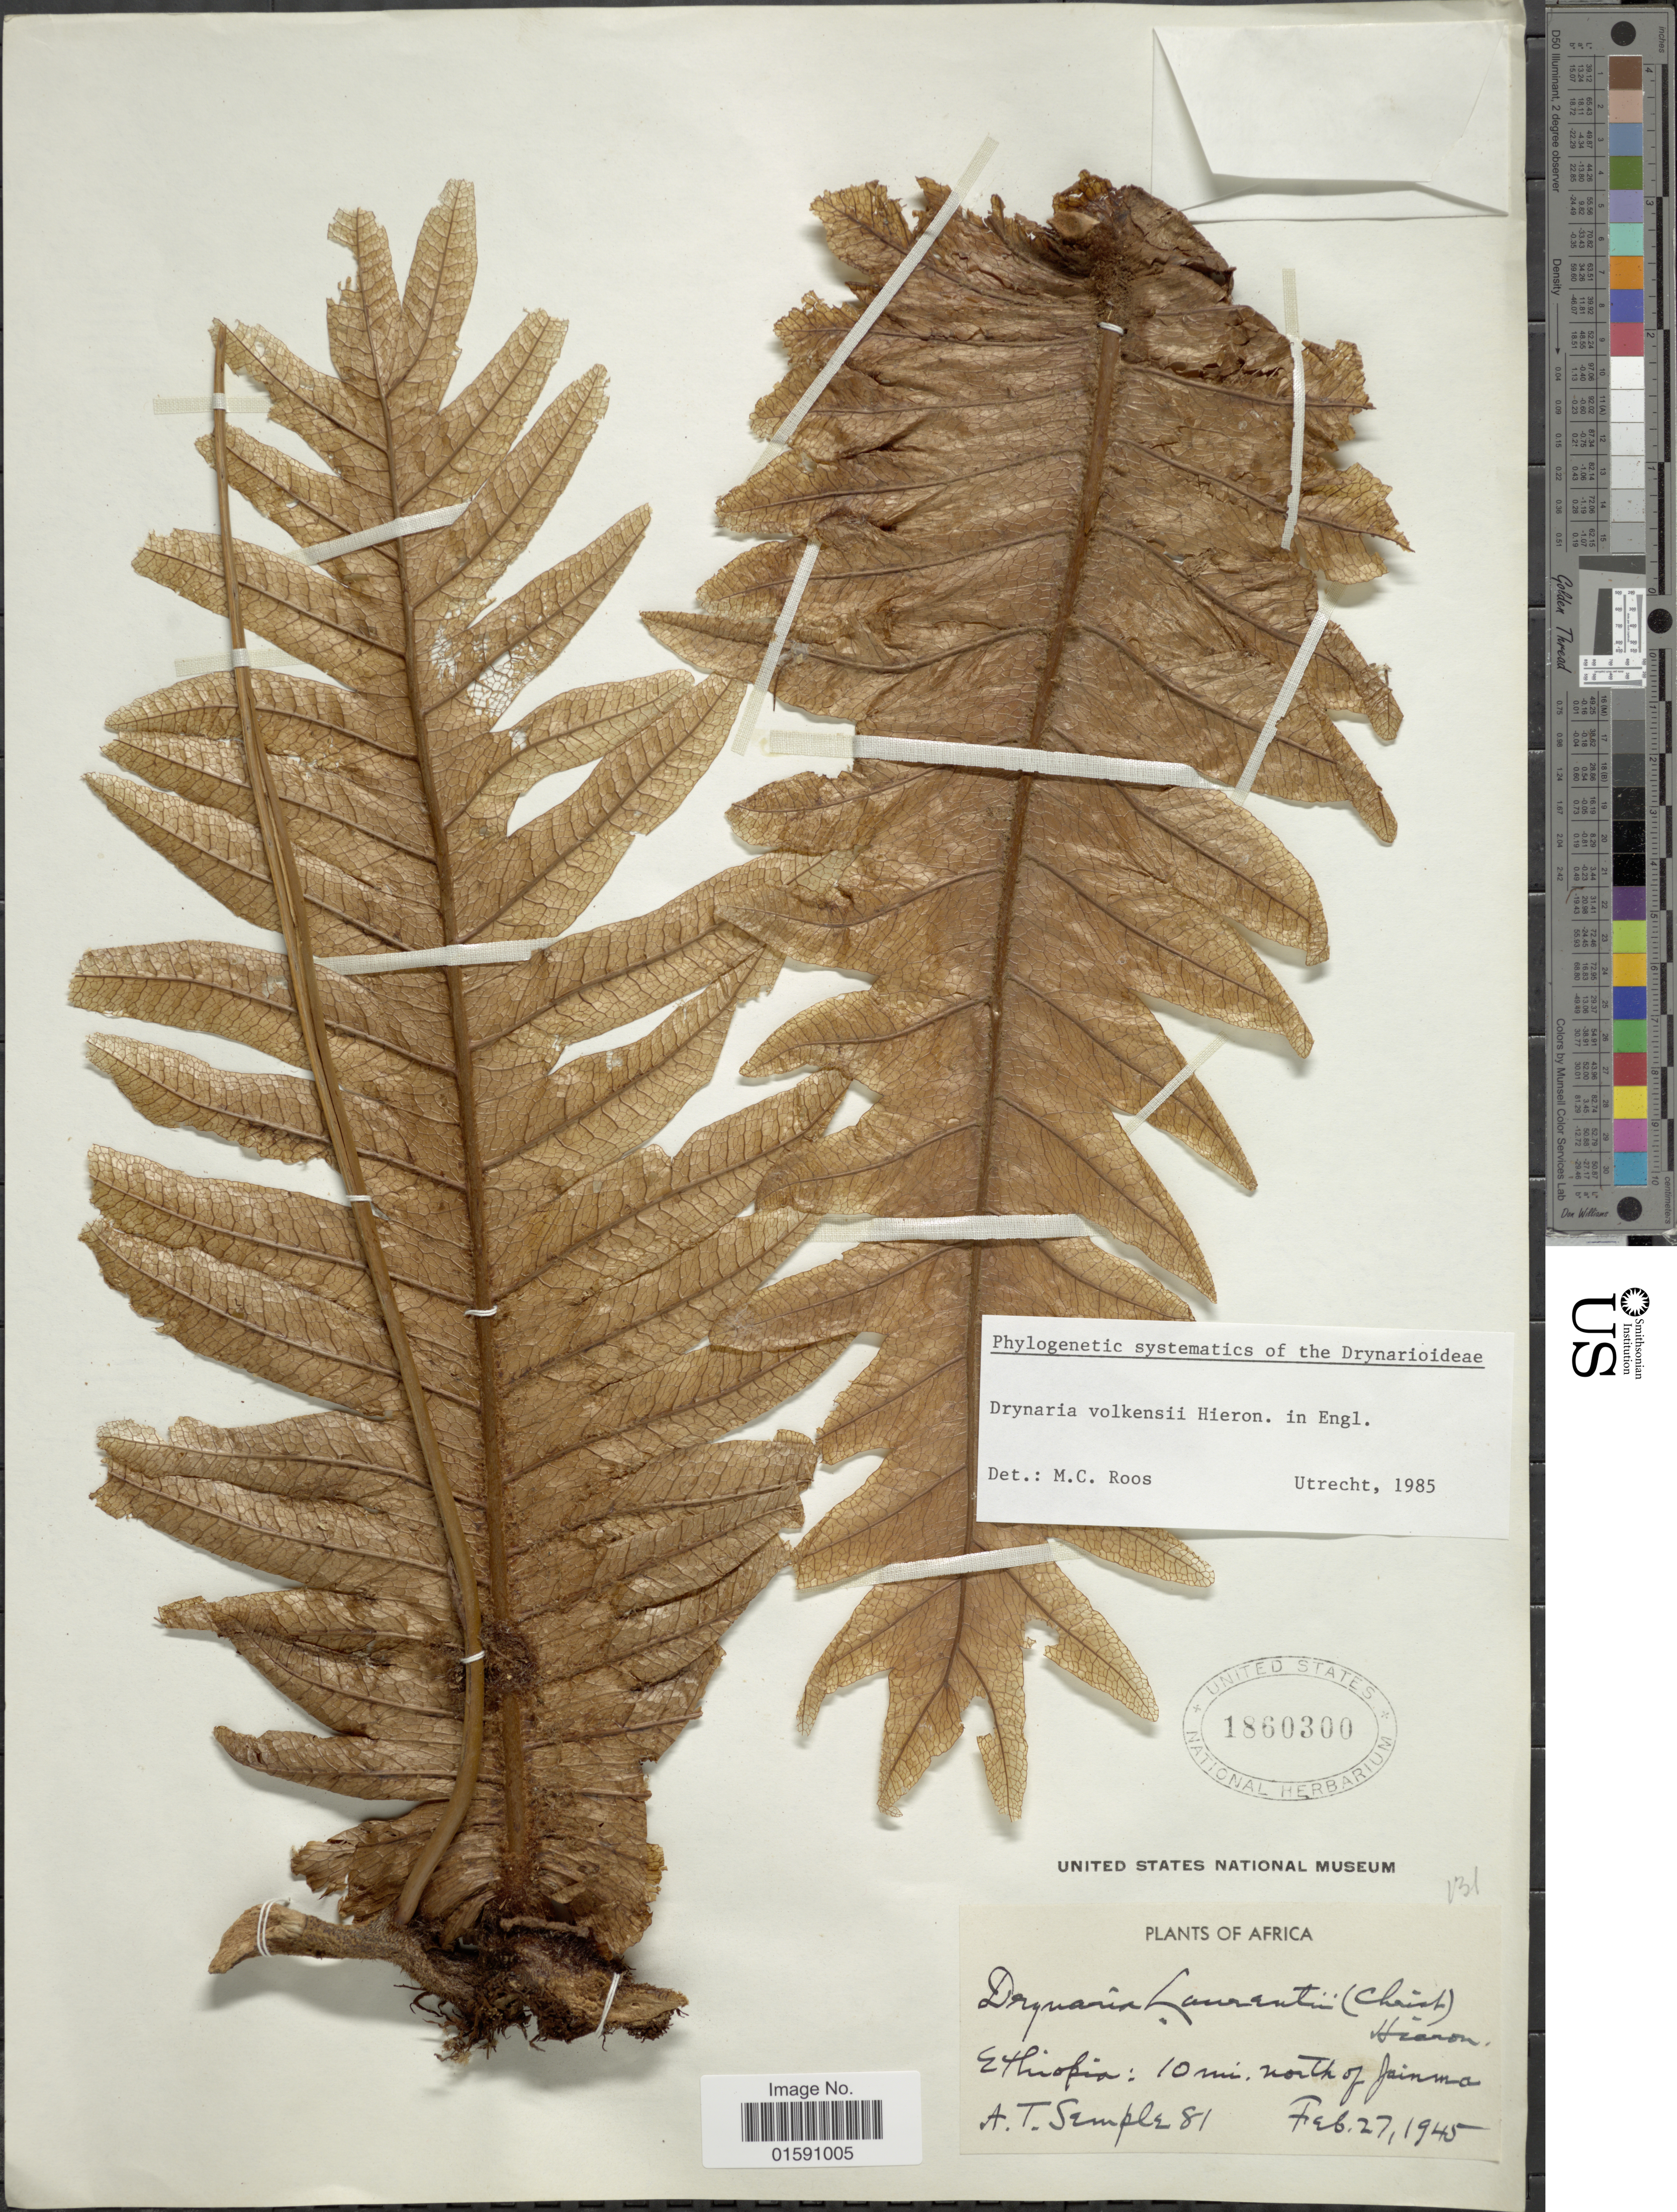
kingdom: Plantae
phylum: Tracheophyta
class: Polypodiopsida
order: Polypodiales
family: Polypodiaceae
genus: Drynaria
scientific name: Drynaria volkensii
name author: Hieron.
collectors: A. Sample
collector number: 81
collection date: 1945-02-27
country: Ethiopia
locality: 10 mi. north of Jainma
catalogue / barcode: US 1860300